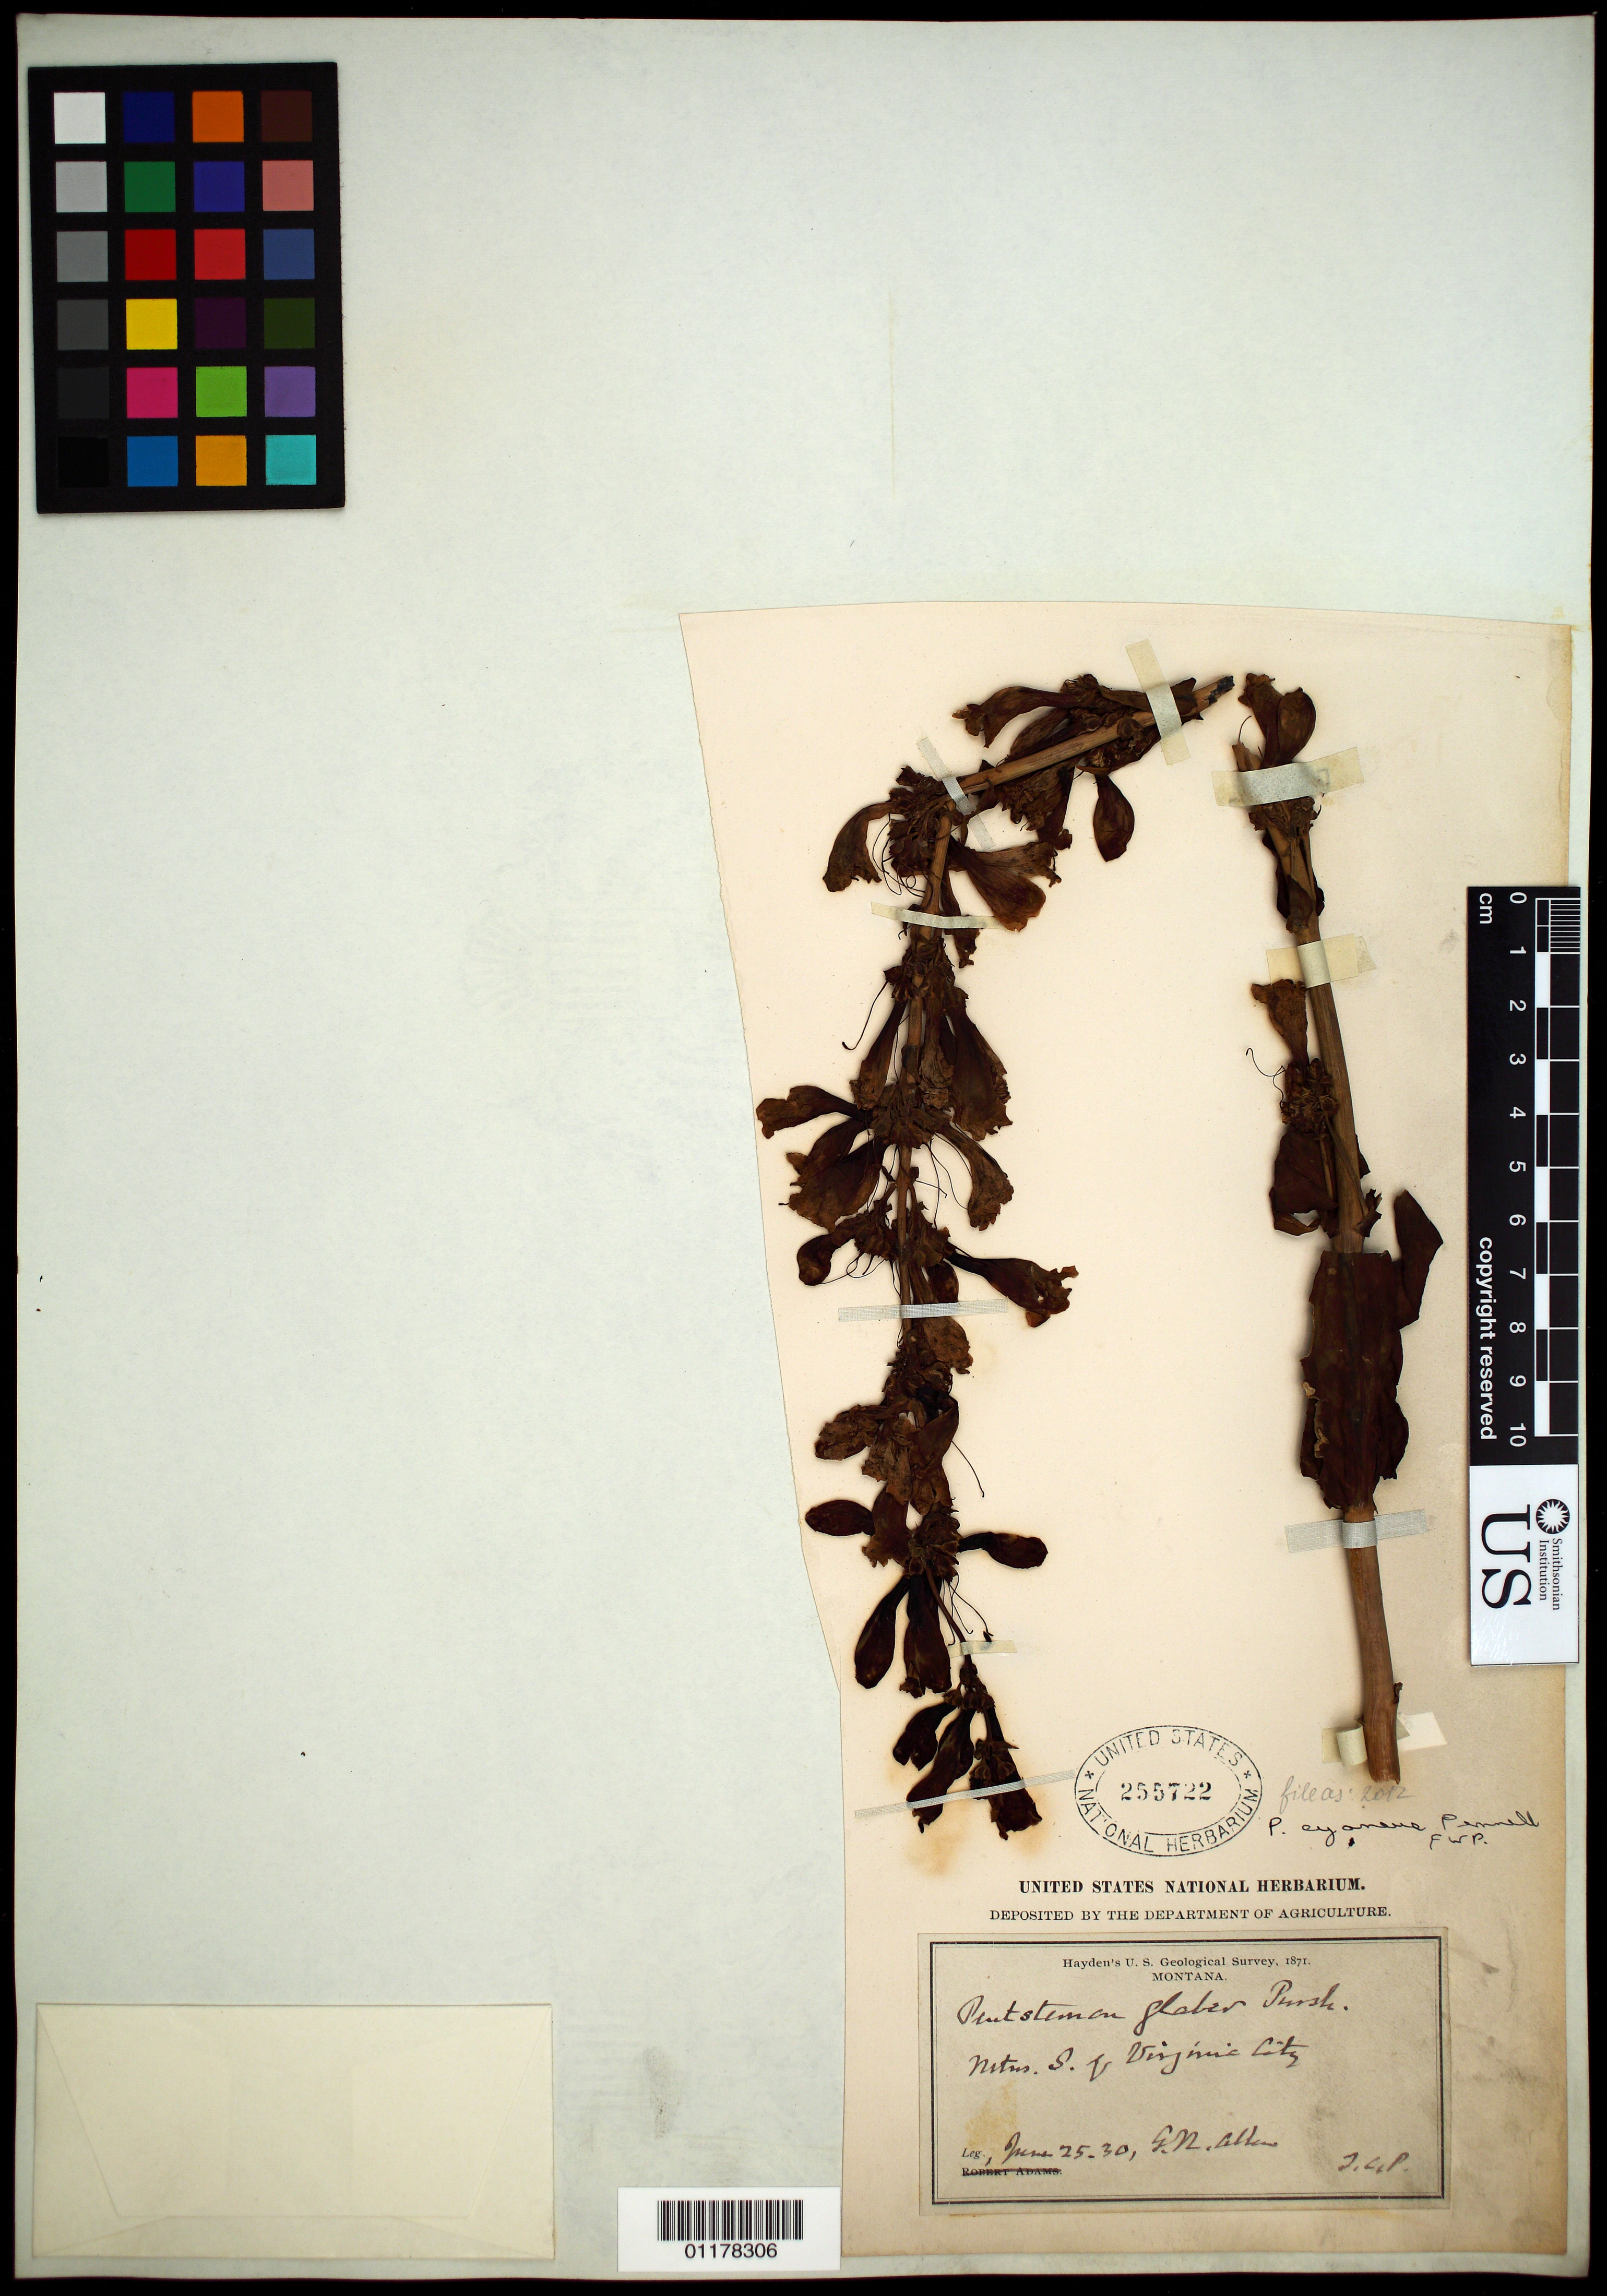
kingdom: Plantae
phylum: Tracheophyta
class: Magnoliopsida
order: Lamiales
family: Plantaginaceae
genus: Penstemon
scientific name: Penstemon cyaneus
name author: Pennell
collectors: G. N. Allen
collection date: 1871-06-25/1871-06-30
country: United States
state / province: Montana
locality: Mts S. of Virginia City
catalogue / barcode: US 255722